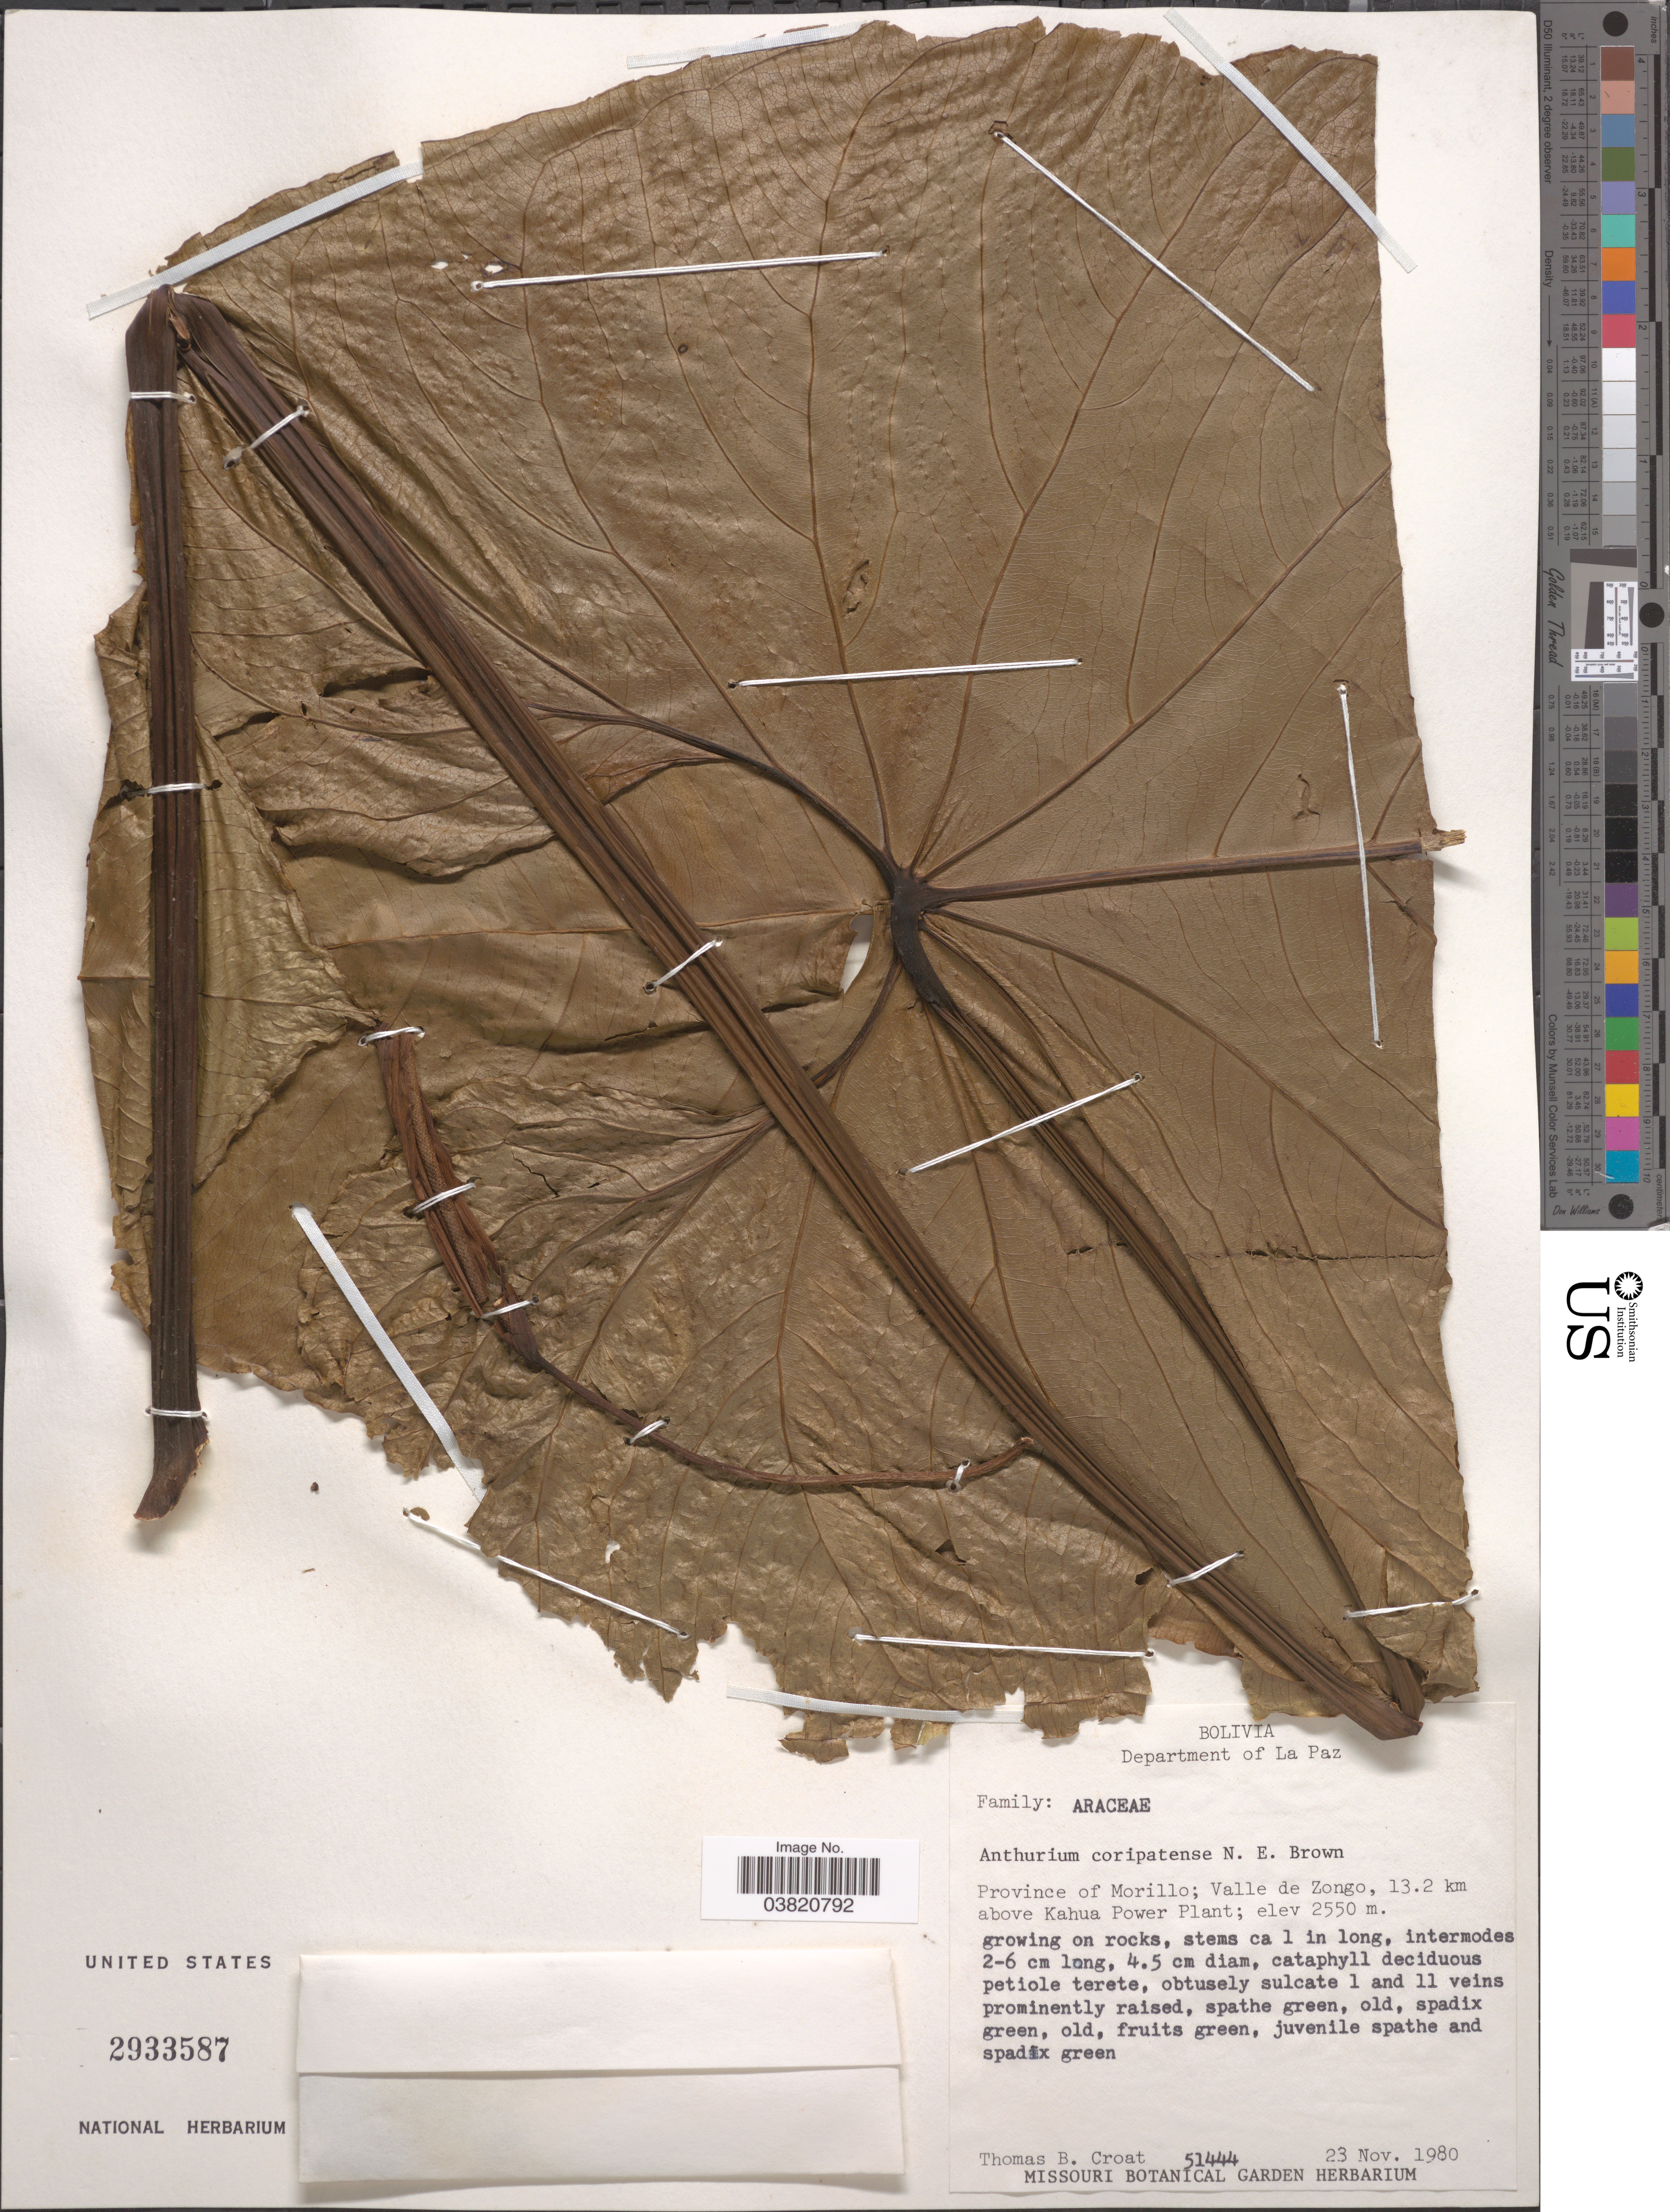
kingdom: Plantae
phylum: Tracheophyta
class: Liliopsida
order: Alismatales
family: Araceae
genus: Anthurium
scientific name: Anthurium coripatense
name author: N.E. Br.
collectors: T. B. Croat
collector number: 51444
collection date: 1980-11-23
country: Bolivia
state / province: La Paz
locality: Department of La Paz. Province of Morillo; Valle de Zongo, 13.2 km above Kahua Power Plant.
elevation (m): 2550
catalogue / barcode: US 2933587